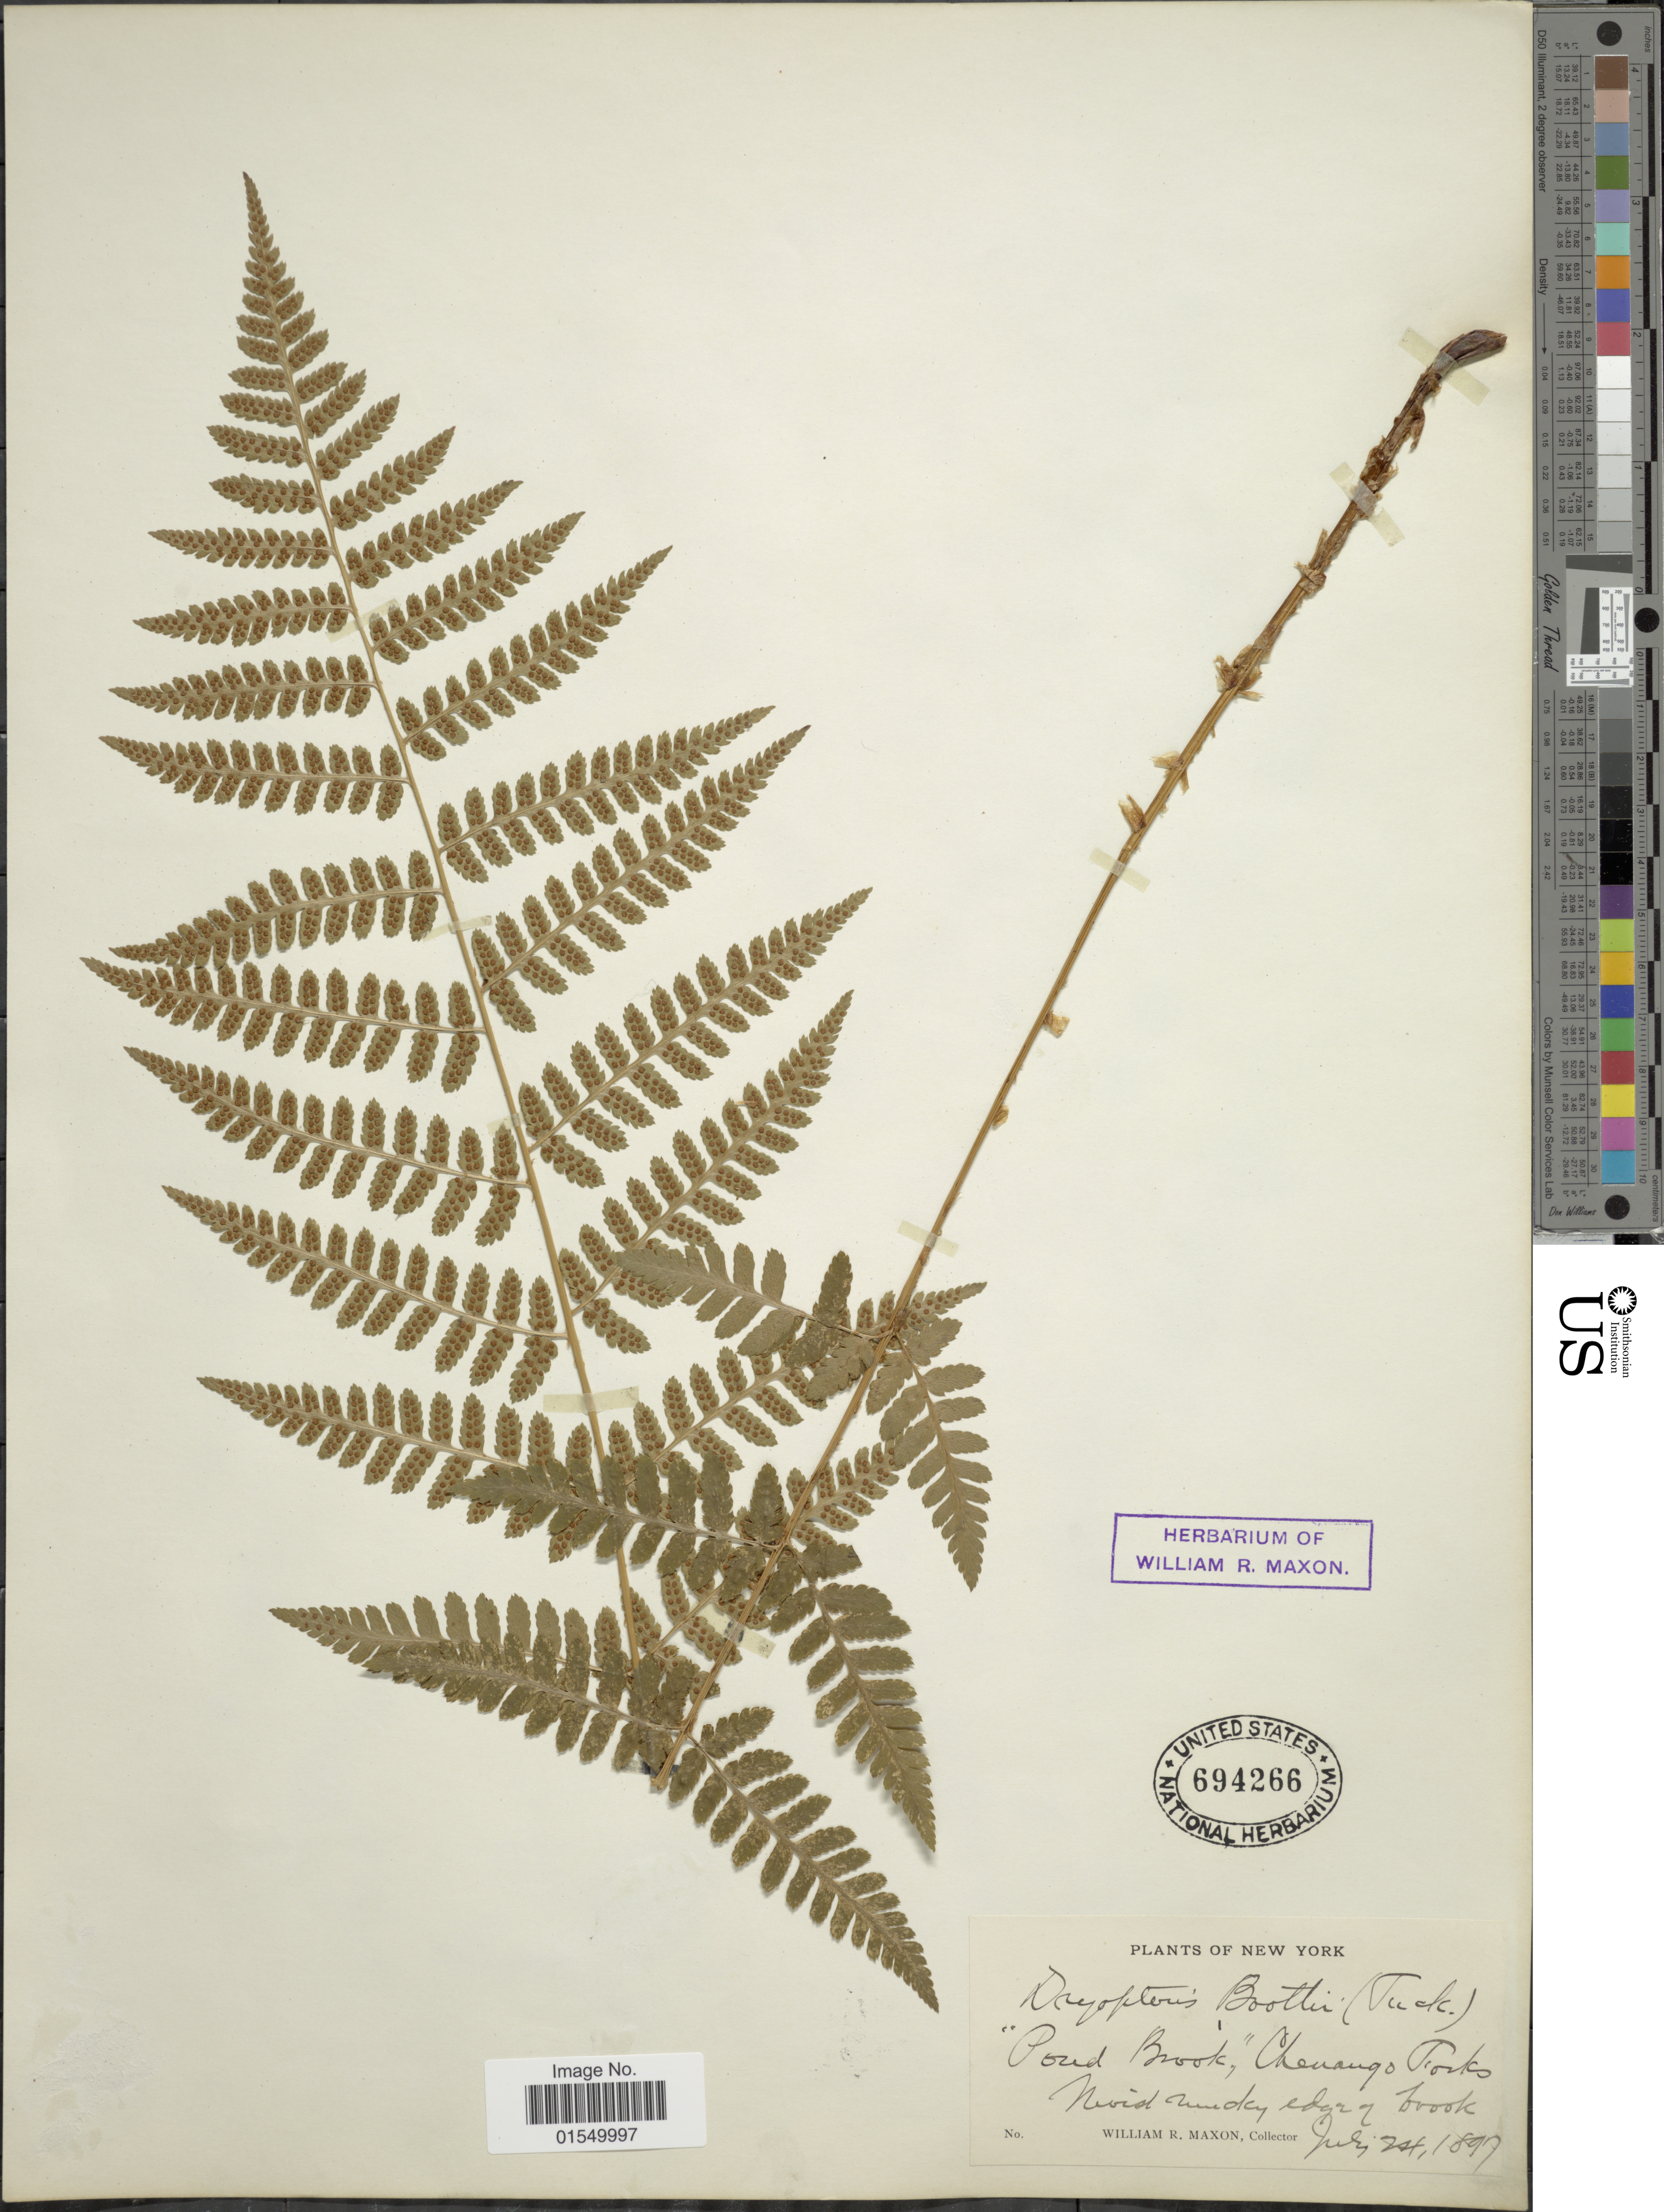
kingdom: Plantae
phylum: Tracheophyta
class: Polypodiopsida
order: Polypodiales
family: Dryopteridaceae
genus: Dryopteris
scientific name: Dryopteris x boottii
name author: Underw.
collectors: W. R. Maxon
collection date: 1897-07-24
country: United States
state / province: New York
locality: Pond Brook, Chenango Forks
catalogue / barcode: US 694266